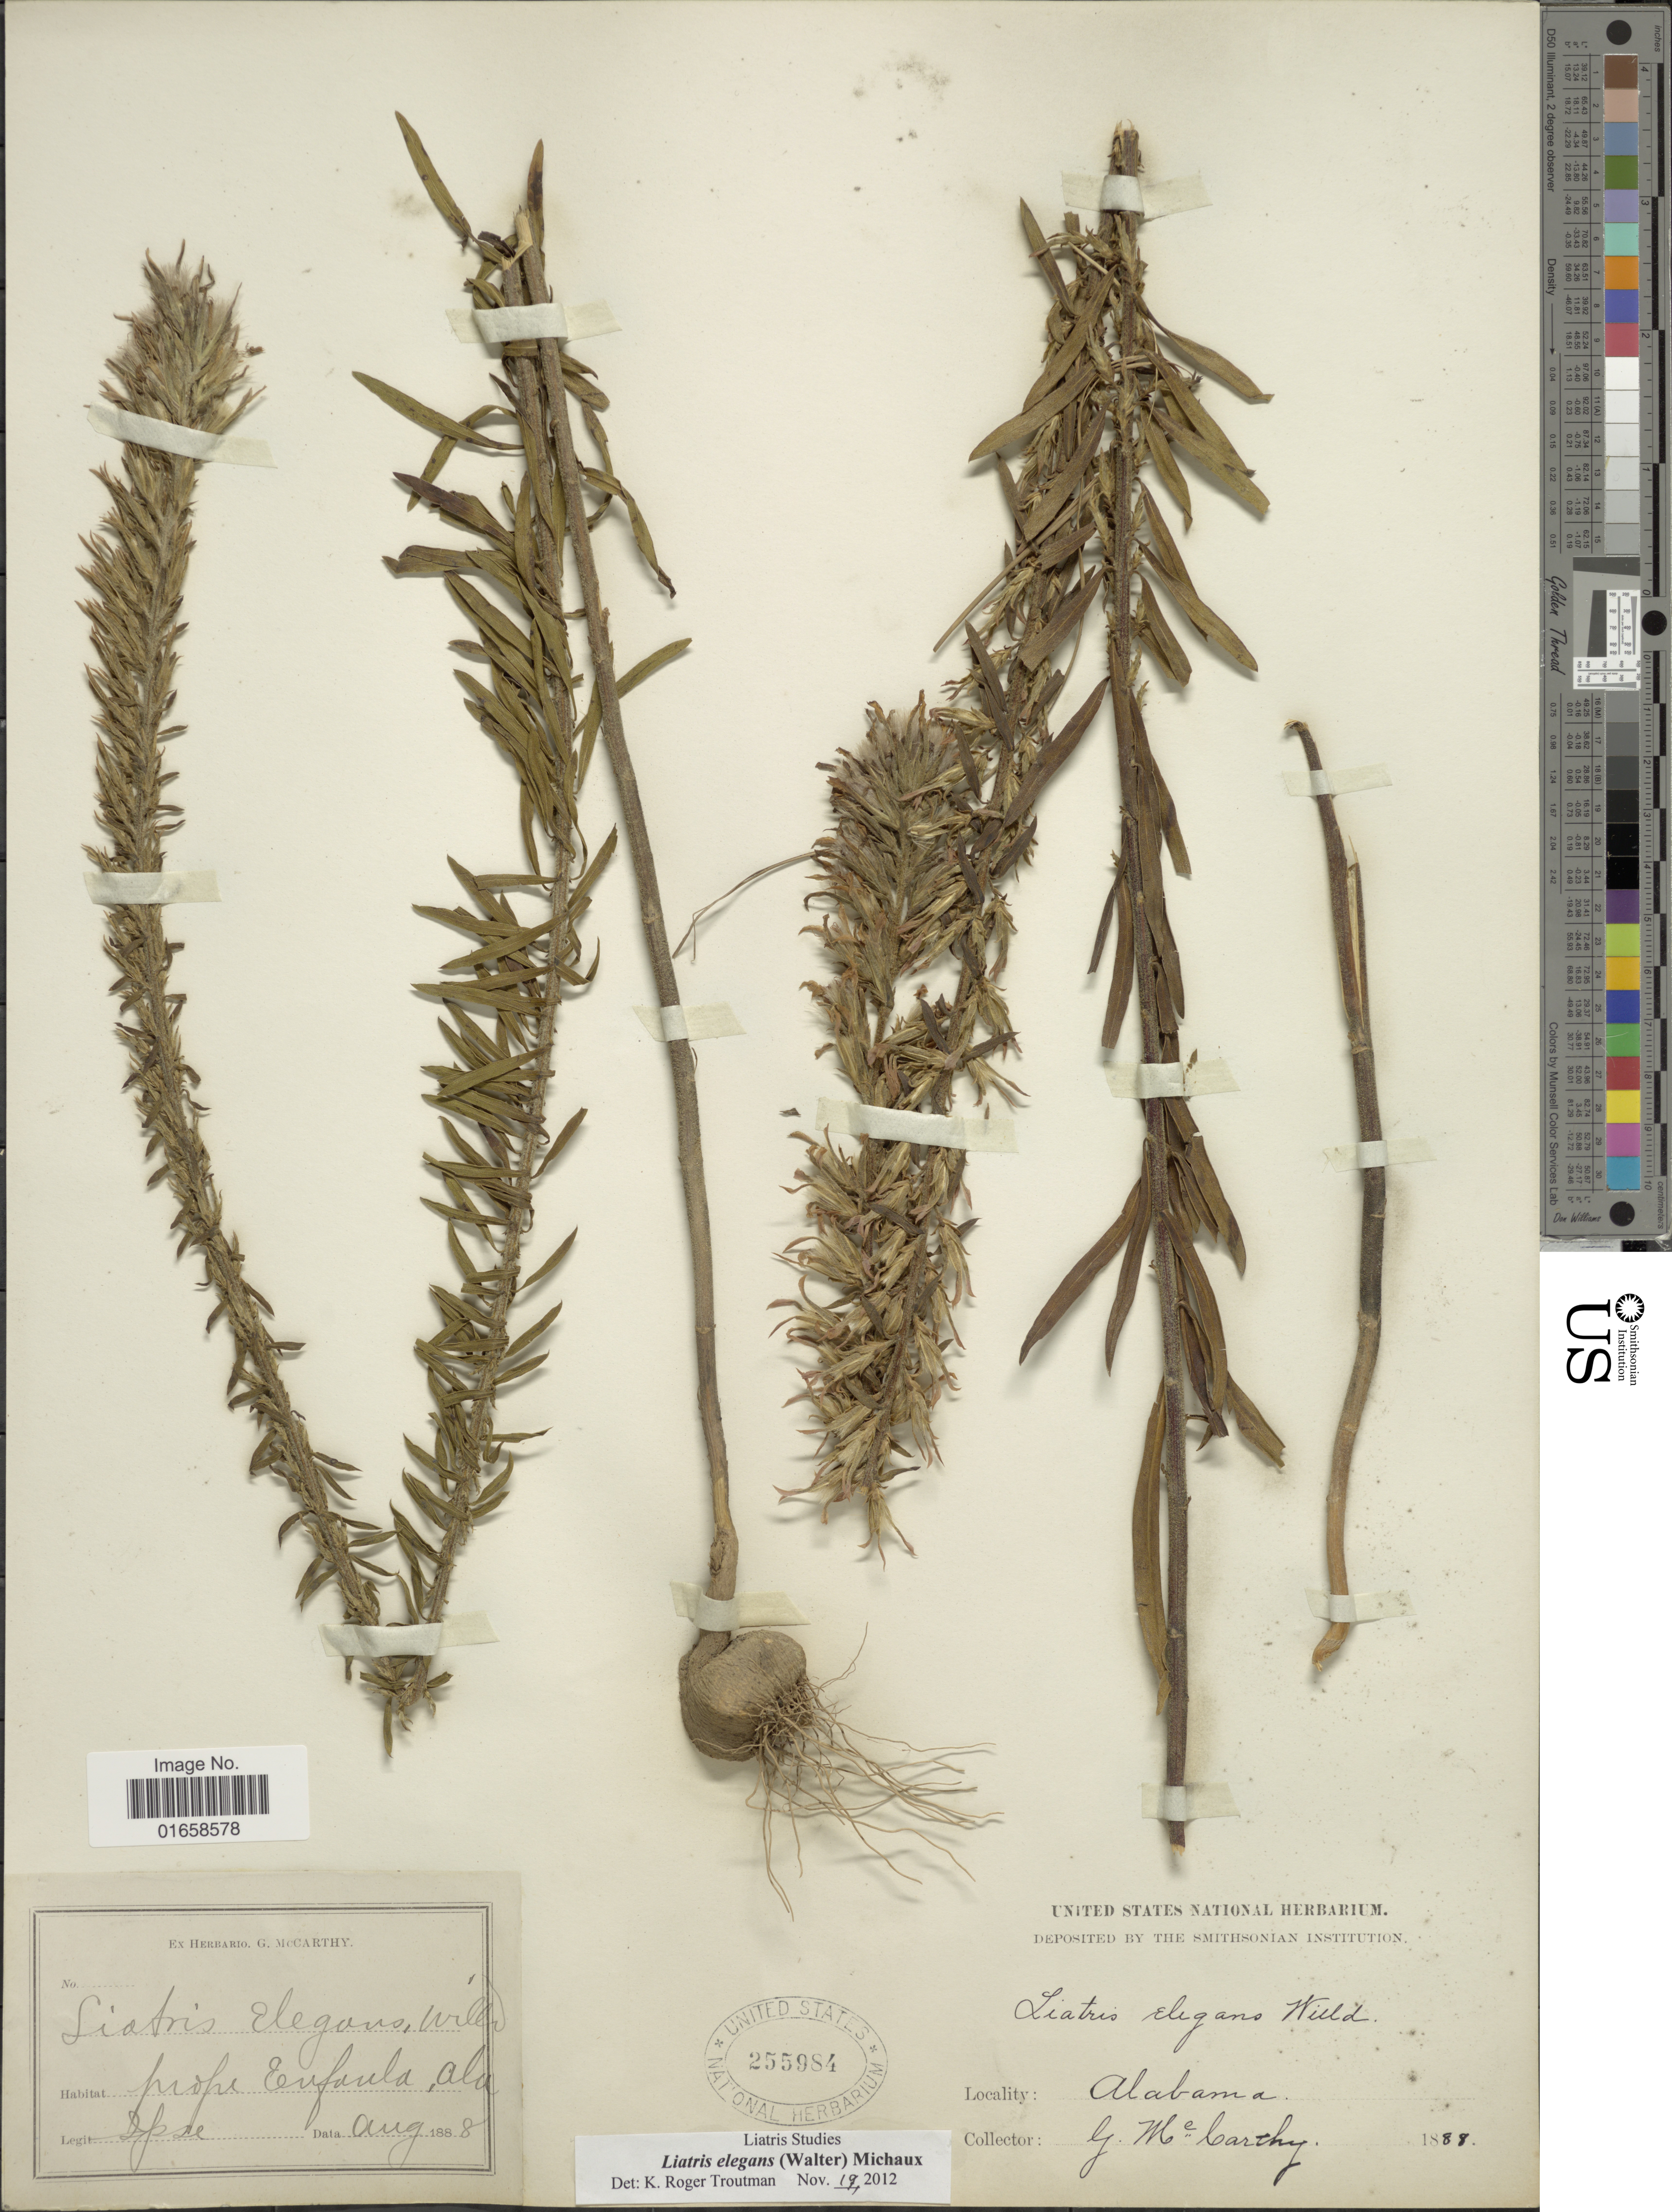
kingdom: Plantae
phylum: Tracheophyta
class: Magnoliopsida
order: Asterales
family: Asteraceae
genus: Liatris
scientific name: Liatris elegans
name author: (Walter) Michx.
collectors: G. McCarthy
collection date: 1888-08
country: United States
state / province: Alabama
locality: Prope Eufala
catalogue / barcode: US 255984